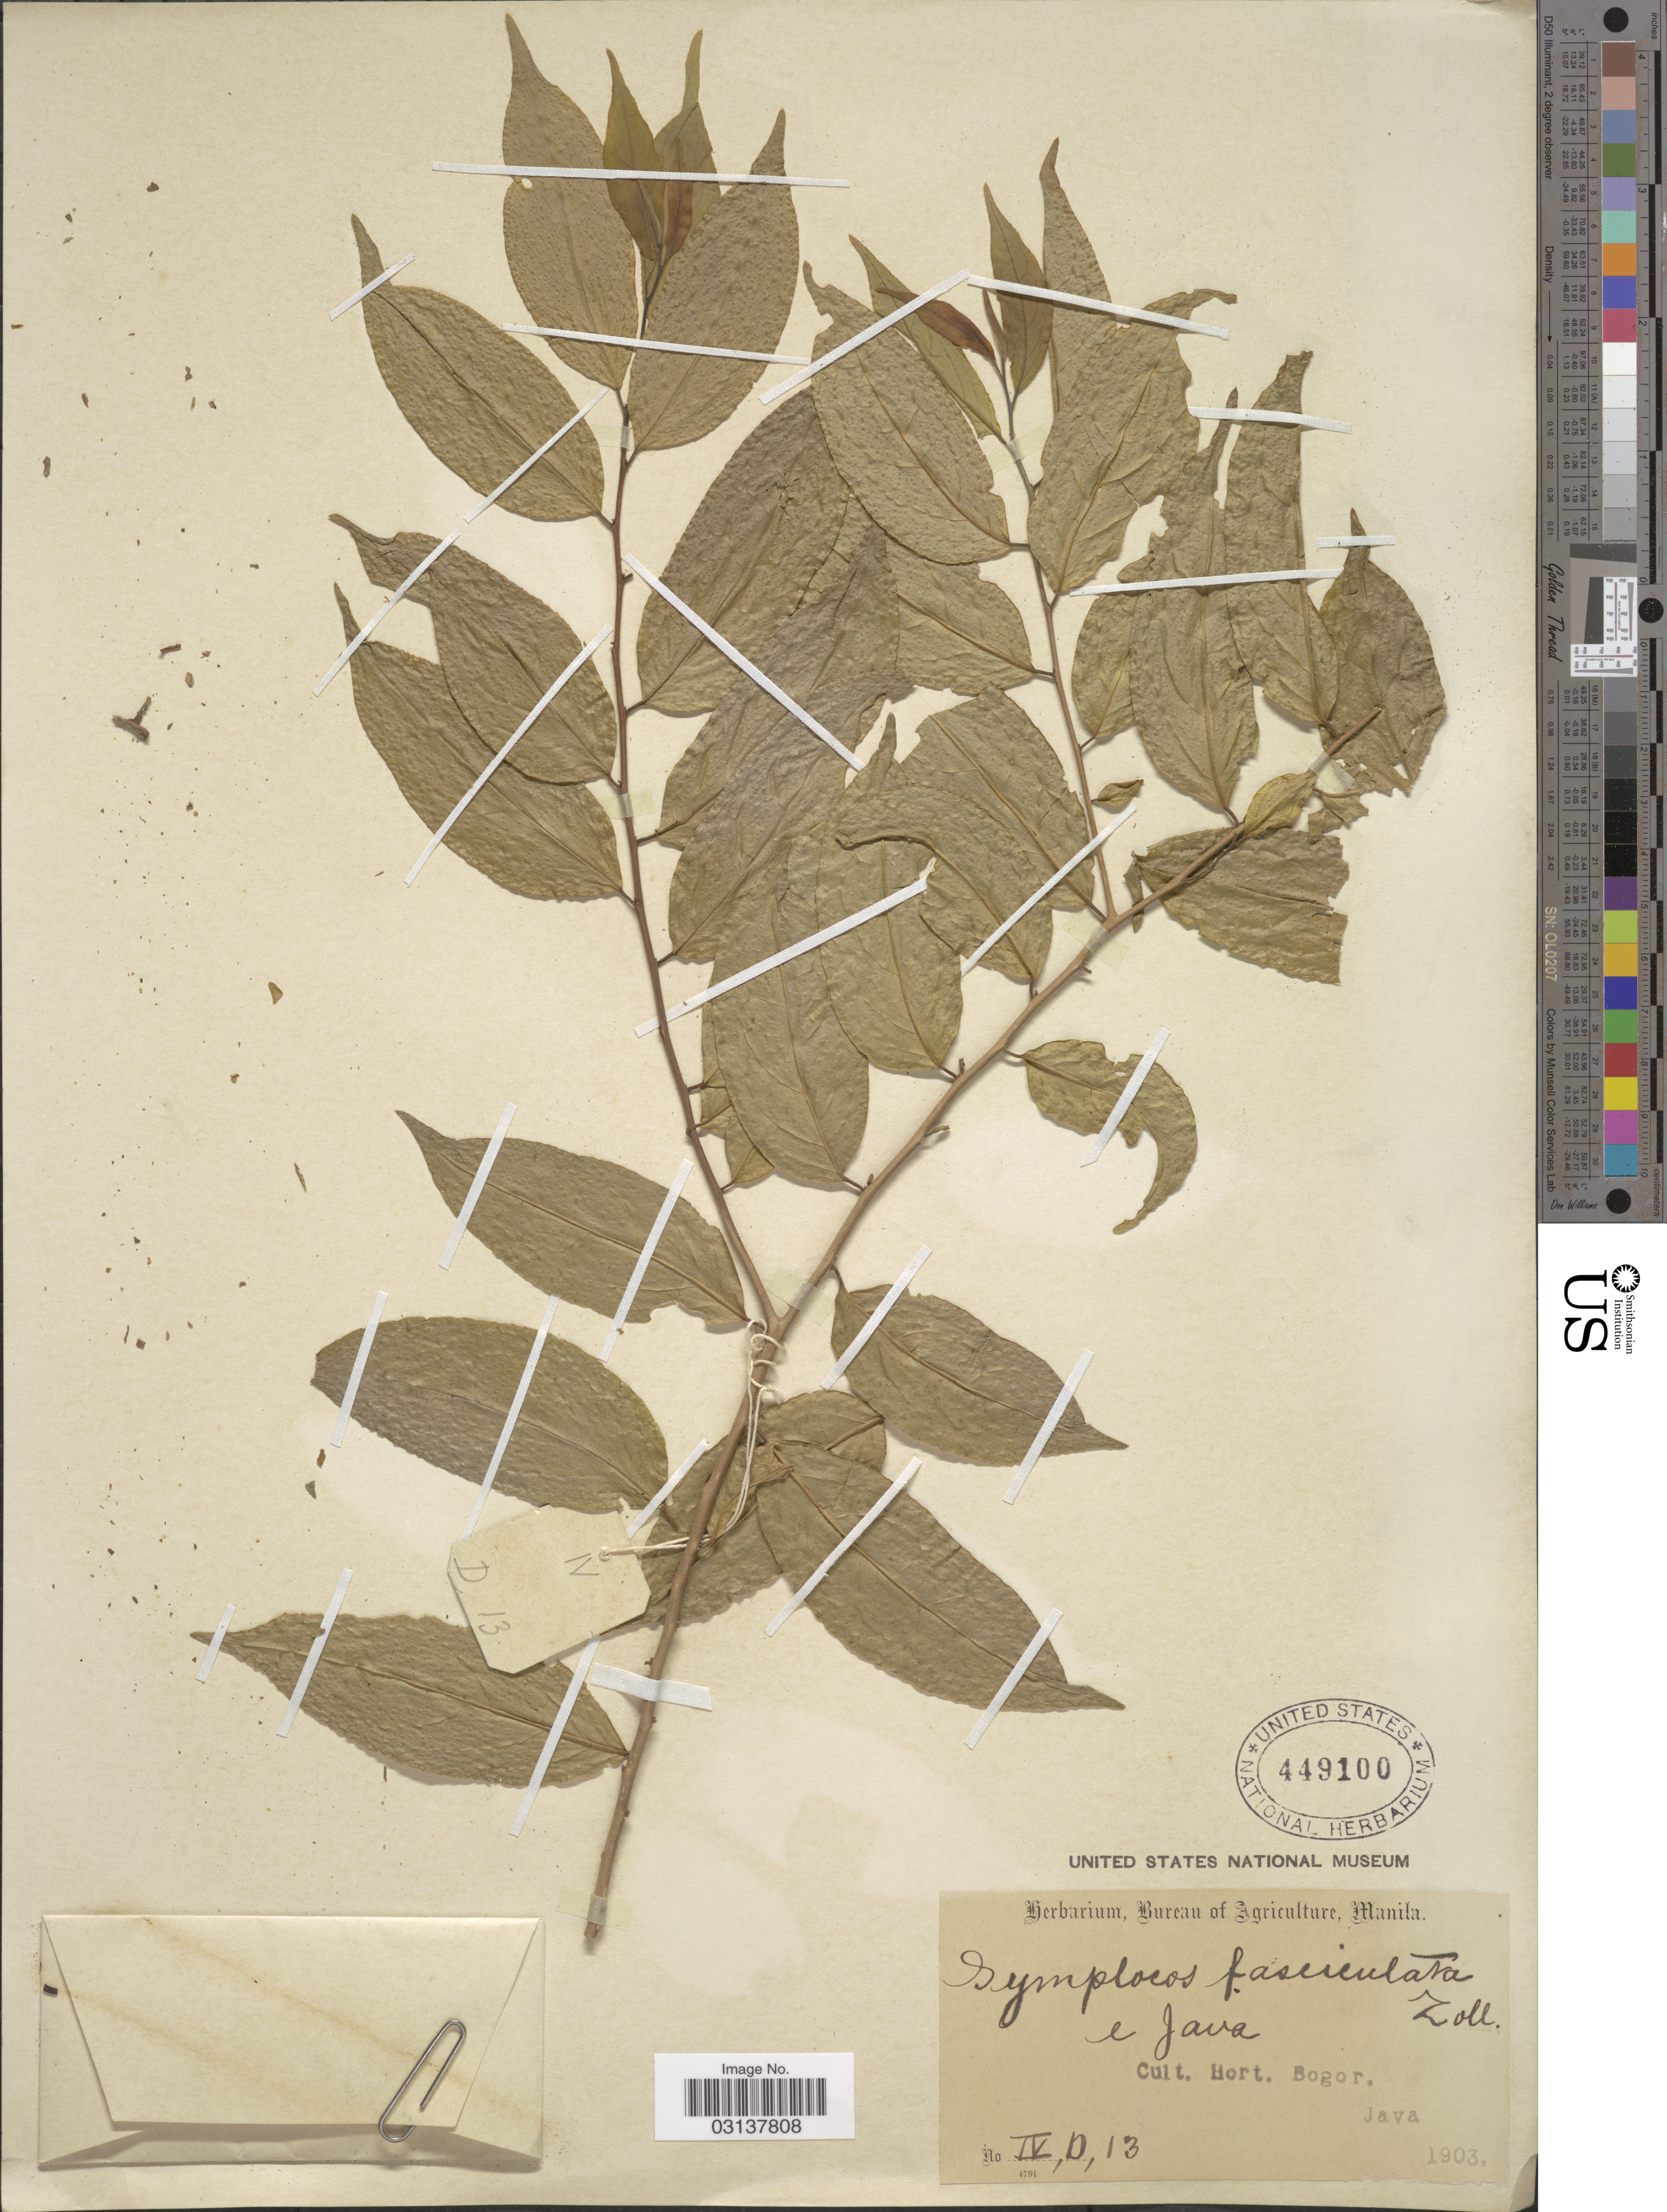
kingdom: Plantae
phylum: Tracheophyta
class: Magnoliopsida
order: Ericales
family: Symplocaceae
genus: Symplocos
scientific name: Symplocos fasciculata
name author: Zoll.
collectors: ex Herb. Bur. Agric. Manila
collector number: IV,D,13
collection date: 1903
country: Indonesia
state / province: Java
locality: Cult. Hort. Bogor. Java.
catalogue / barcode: US 449100